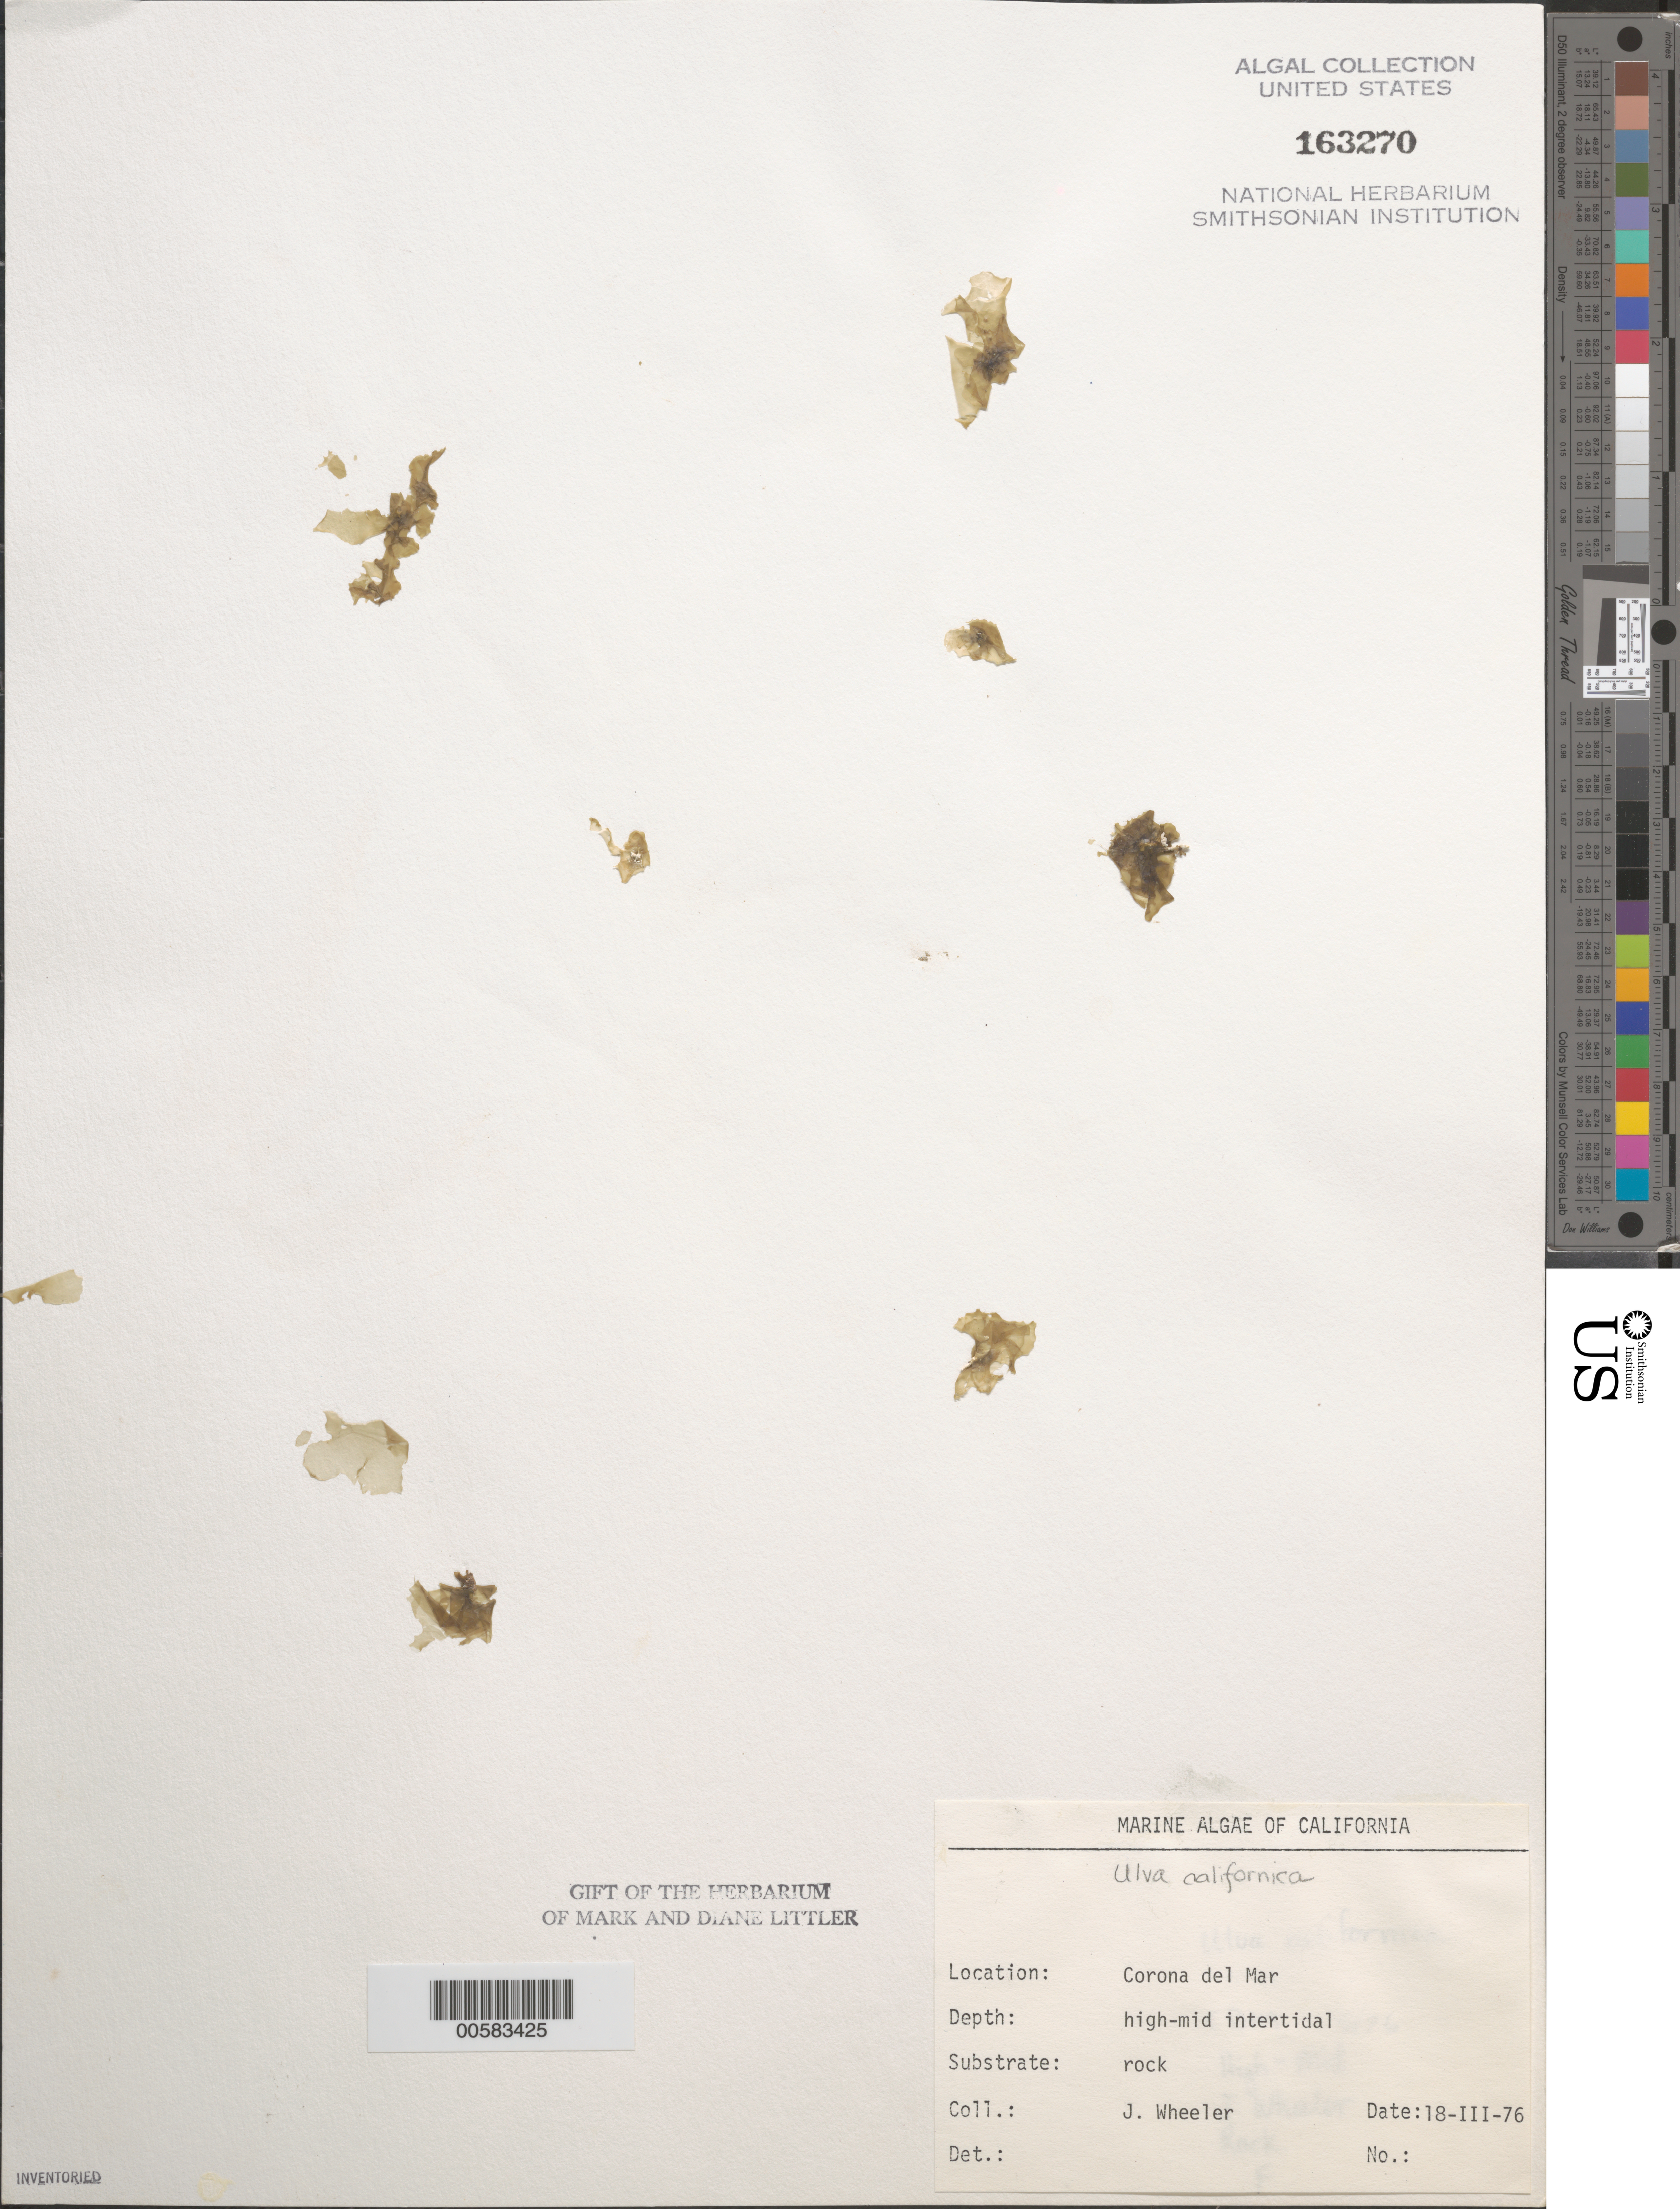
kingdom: Plantae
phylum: Chlorophyta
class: Ulvophyceae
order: Ulvales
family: Ulvaceae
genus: Ulva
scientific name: Ulva californica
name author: N.Wille in Collins et al.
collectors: J. Wheeler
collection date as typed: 18 Mar 1976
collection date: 1976-03-18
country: United States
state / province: California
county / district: Orange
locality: Corona del Mar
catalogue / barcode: US 163270